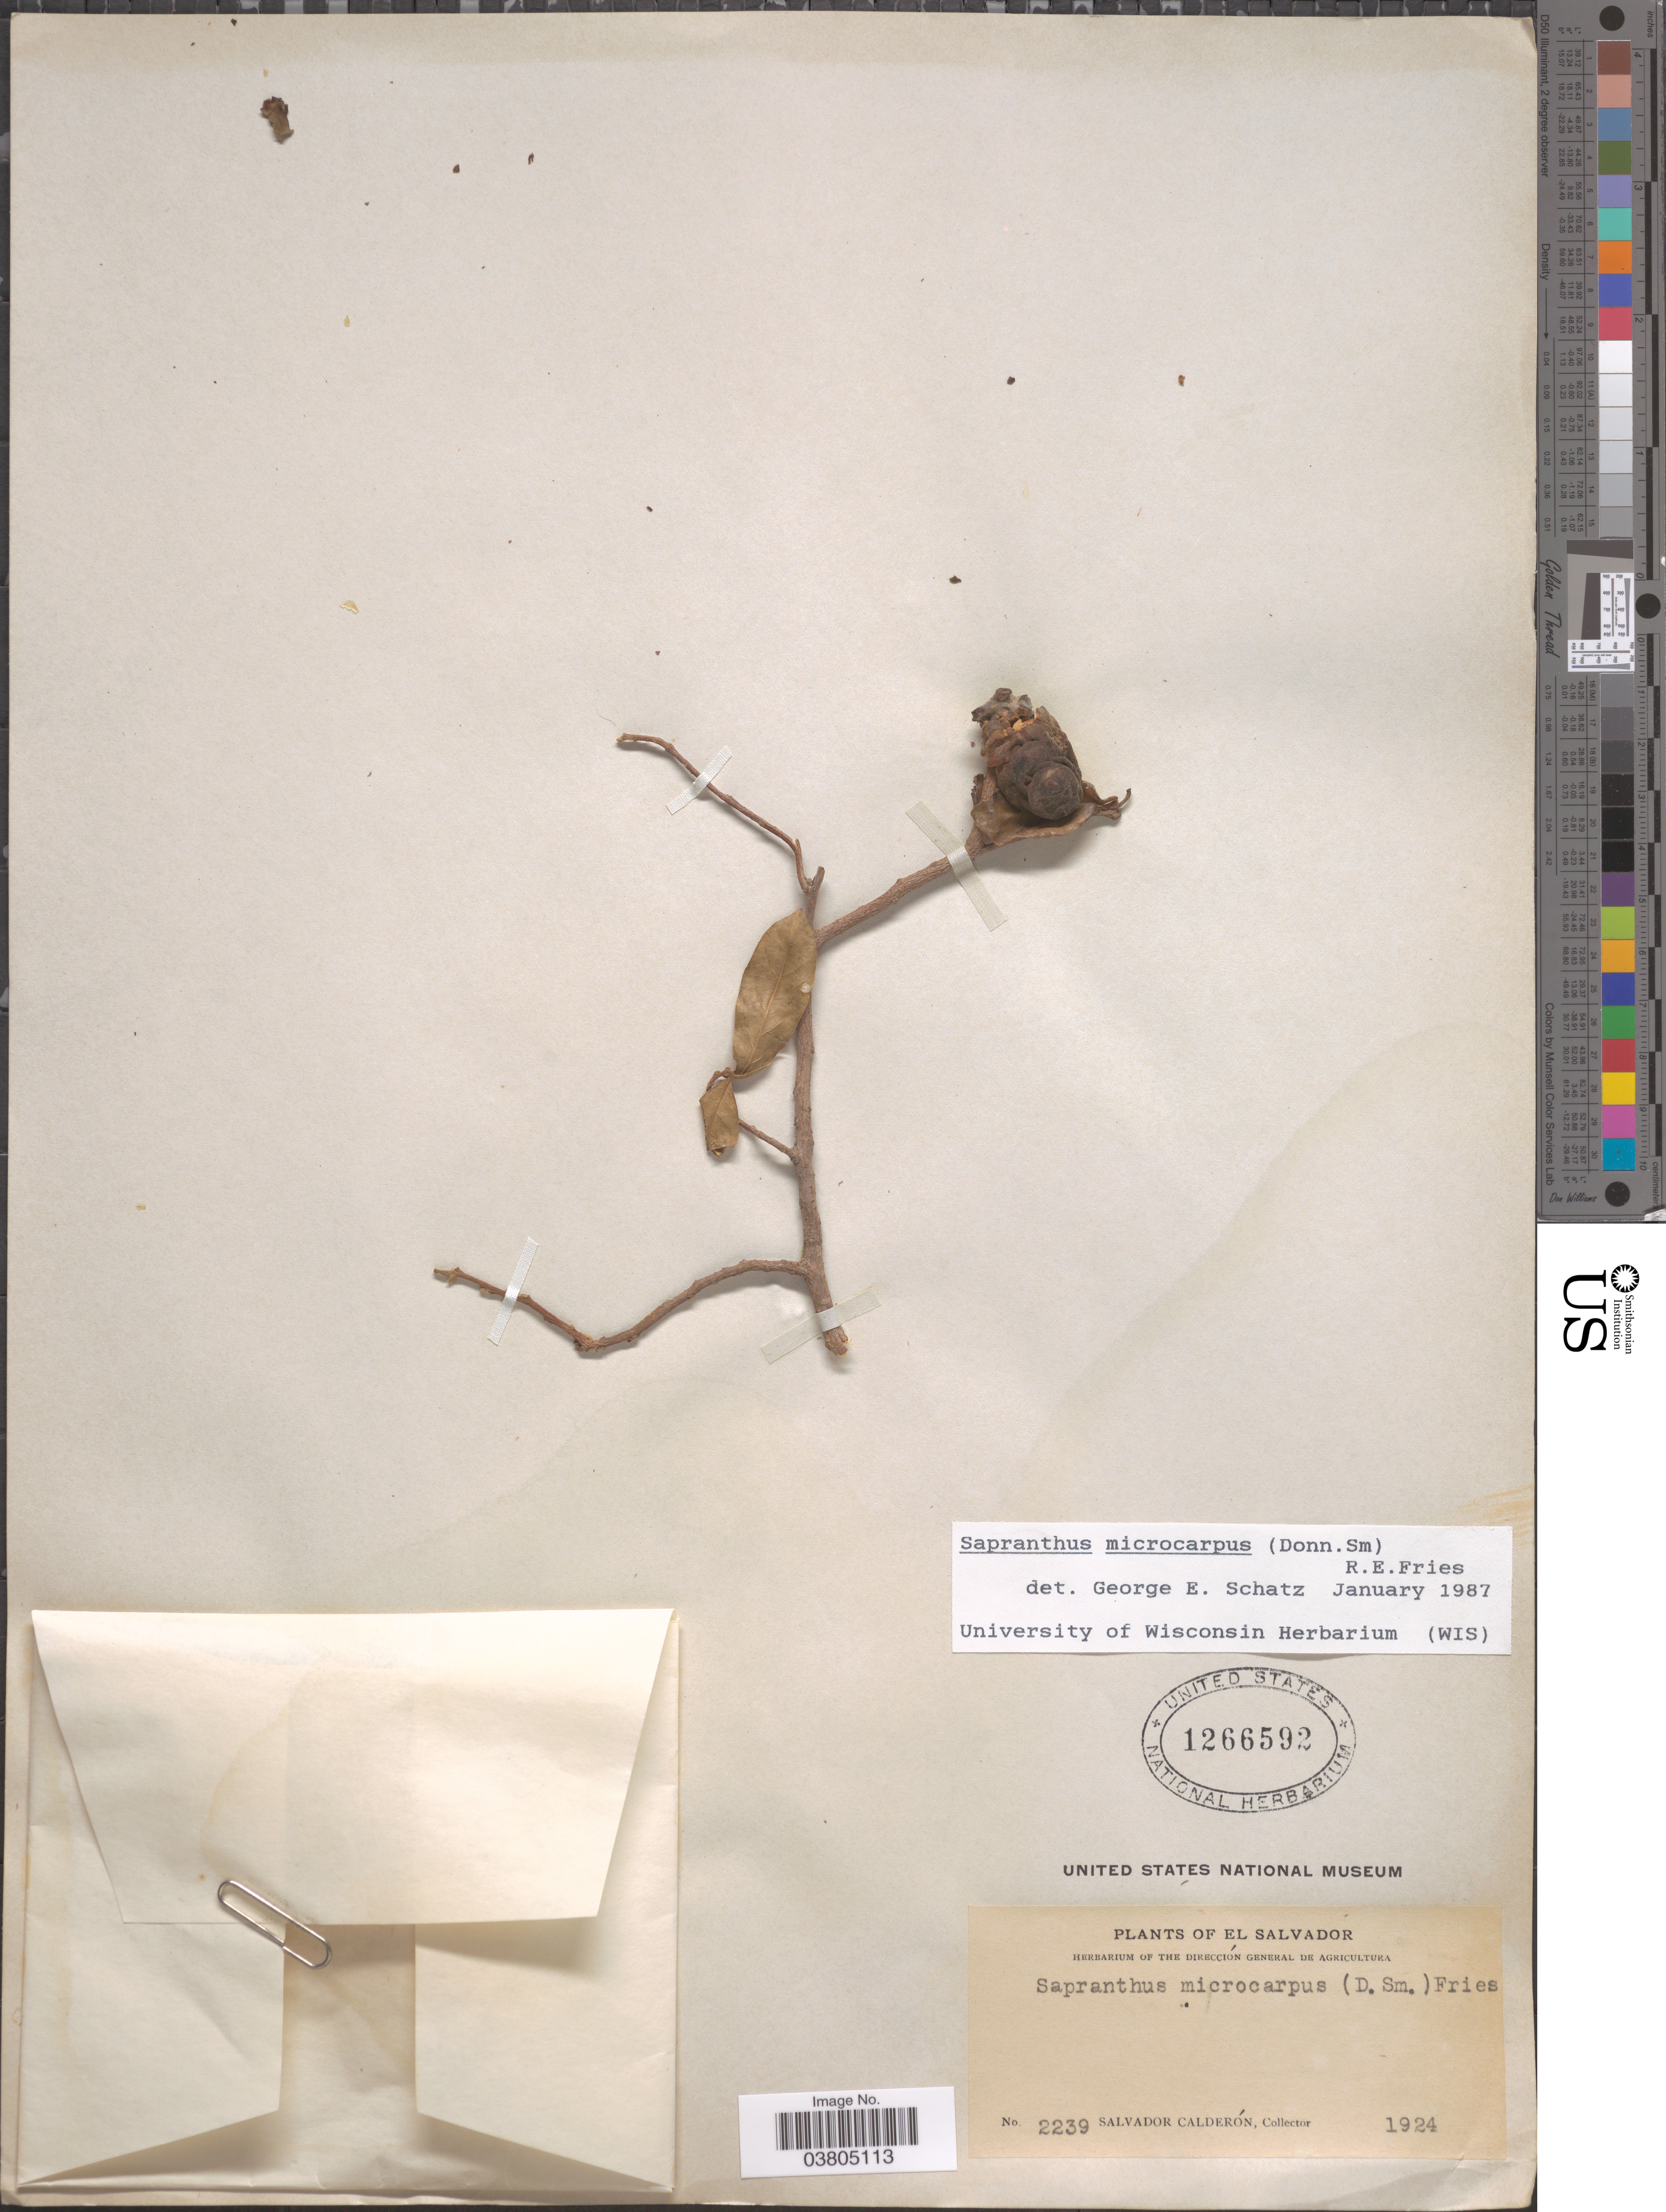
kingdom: Plantae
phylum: Tracheophyta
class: Magnoliopsida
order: Magnoliales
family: Annonaceae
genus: Sapranthus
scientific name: Sapranthus microcarpus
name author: (Donn. Sm.) R.E. Fr.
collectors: S. Calderón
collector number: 2239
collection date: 1924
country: El Salvador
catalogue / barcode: US 1266592